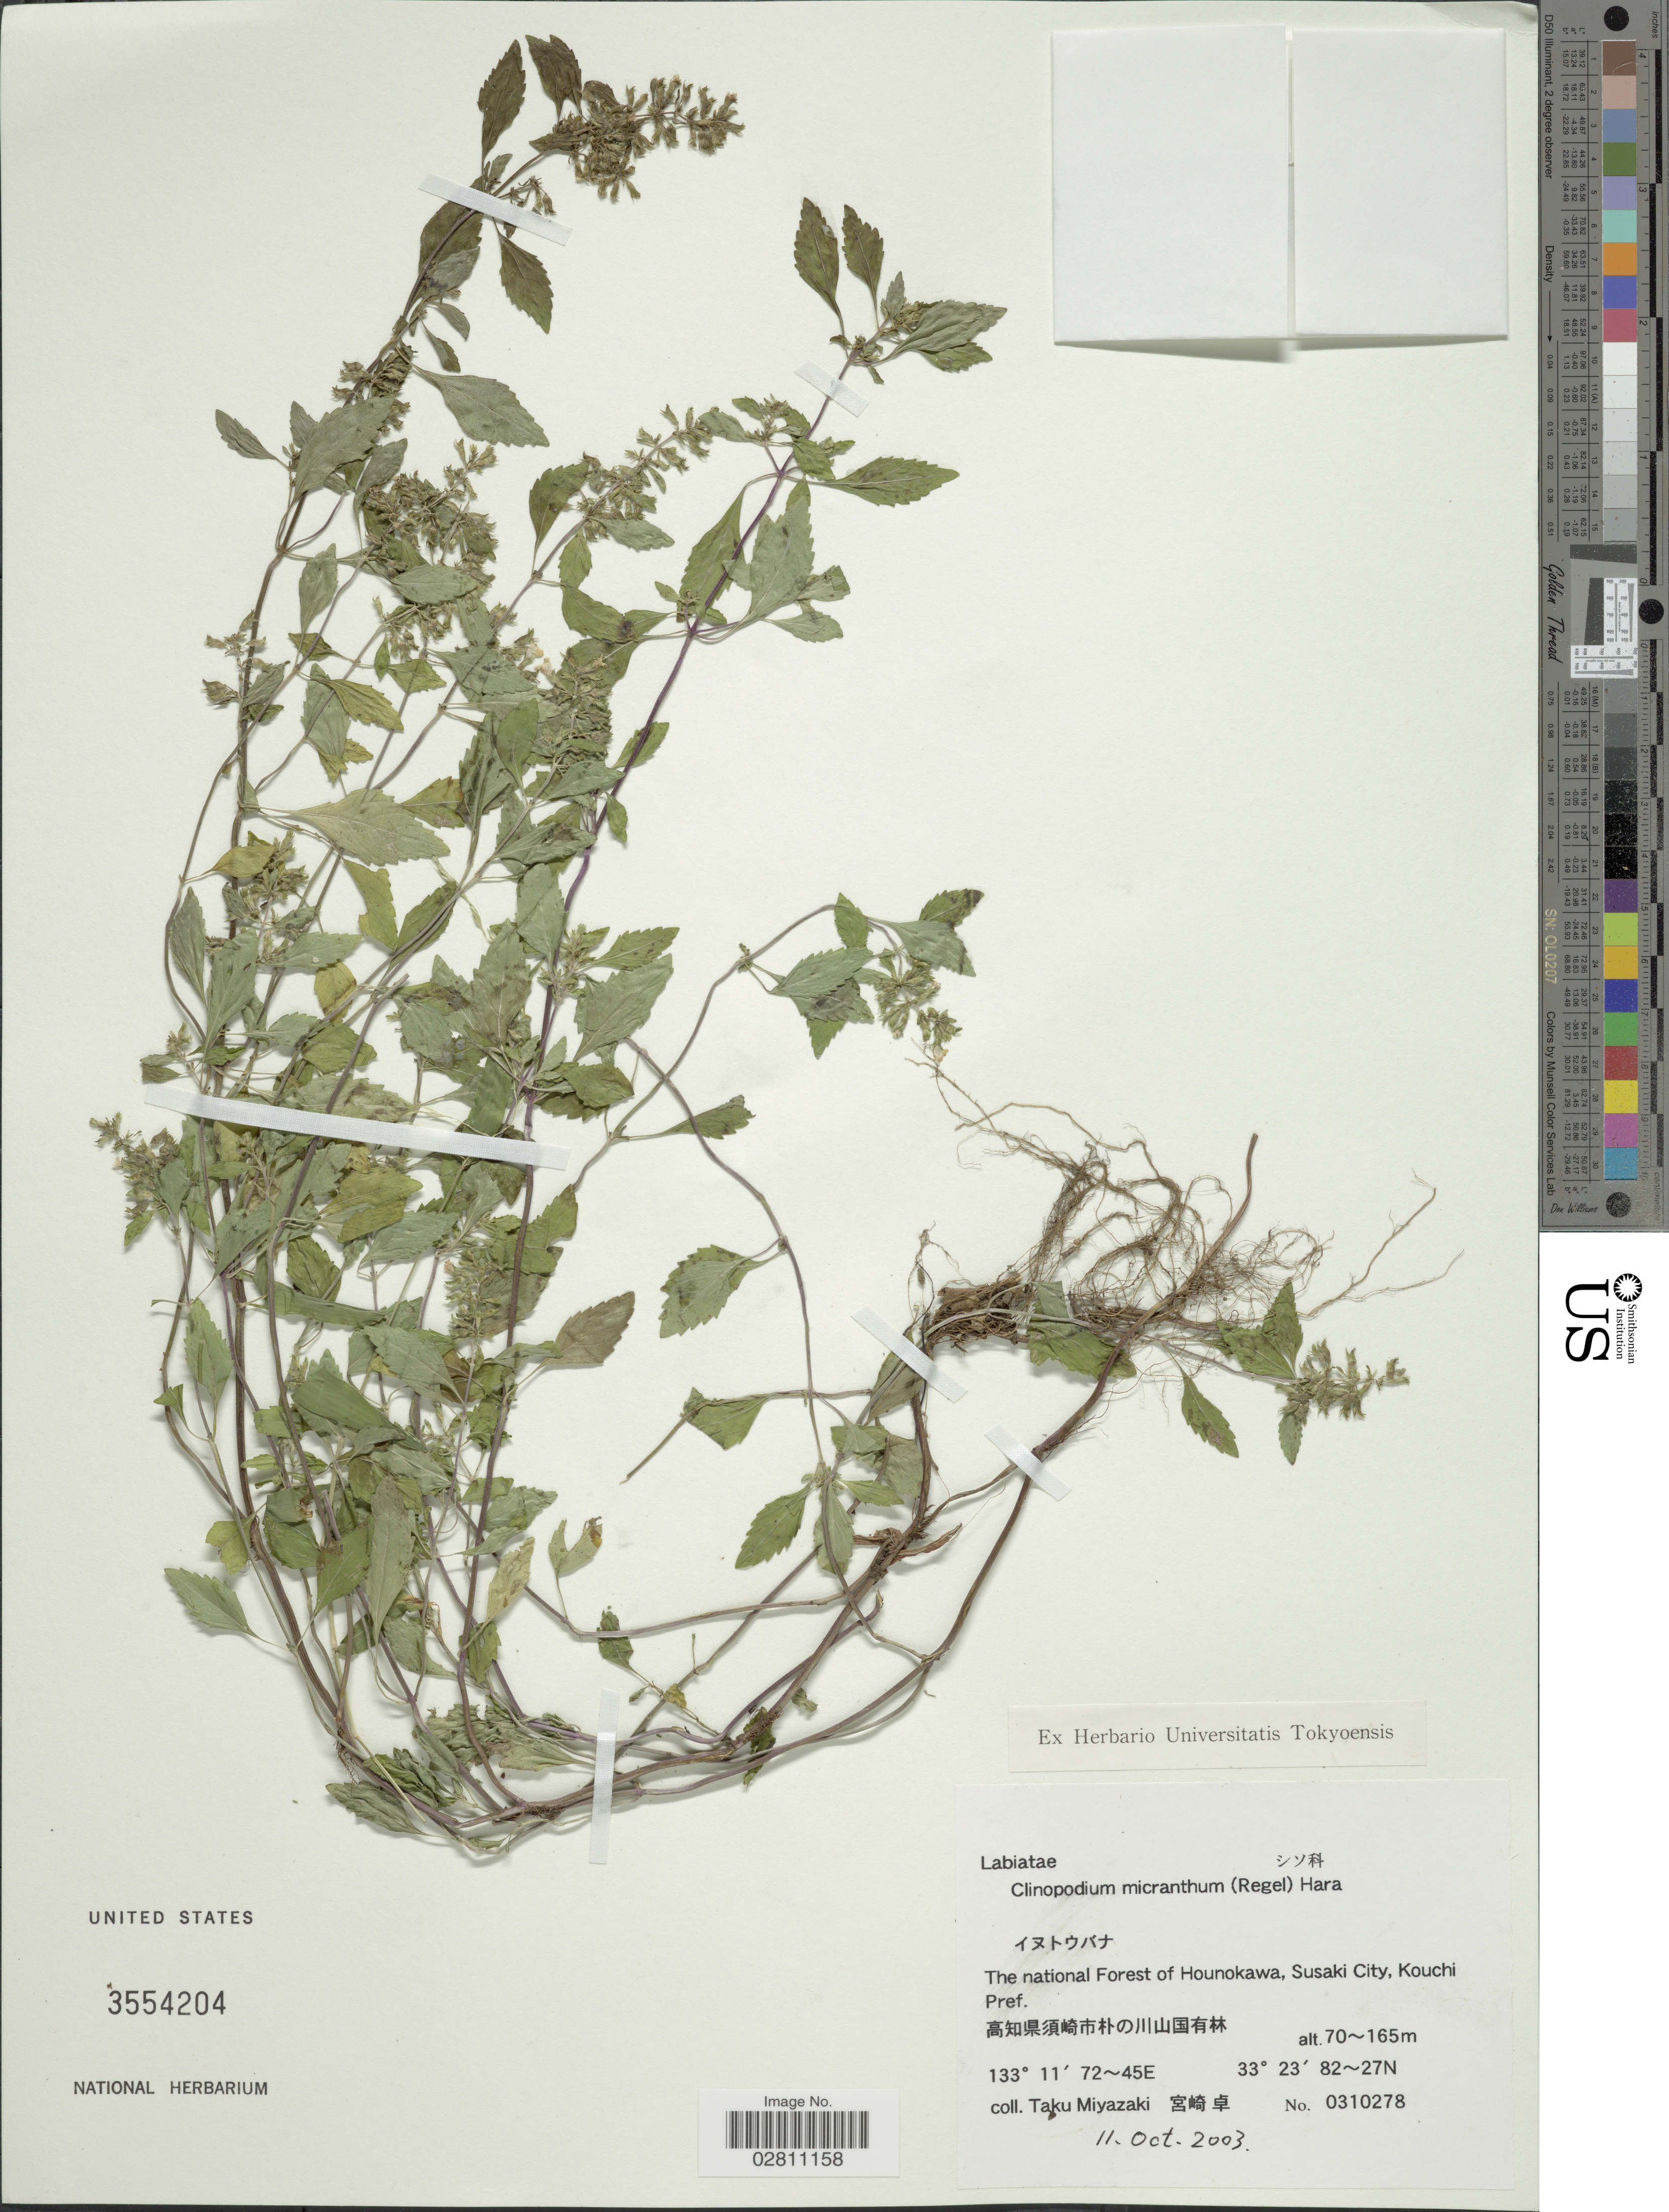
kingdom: Plantae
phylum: Tracheophyta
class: Magnoliopsida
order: Lamiales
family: Lamiaceae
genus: Clinopodium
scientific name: Clinopodium micranthum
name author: (Regel) H. Hara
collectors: T. Miyazaki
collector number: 0310278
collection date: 2003-10-11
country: Japan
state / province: Koti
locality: The national Forest of Hounokawa, Susaki City, Kouchi Pref.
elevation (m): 70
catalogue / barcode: US 3554204